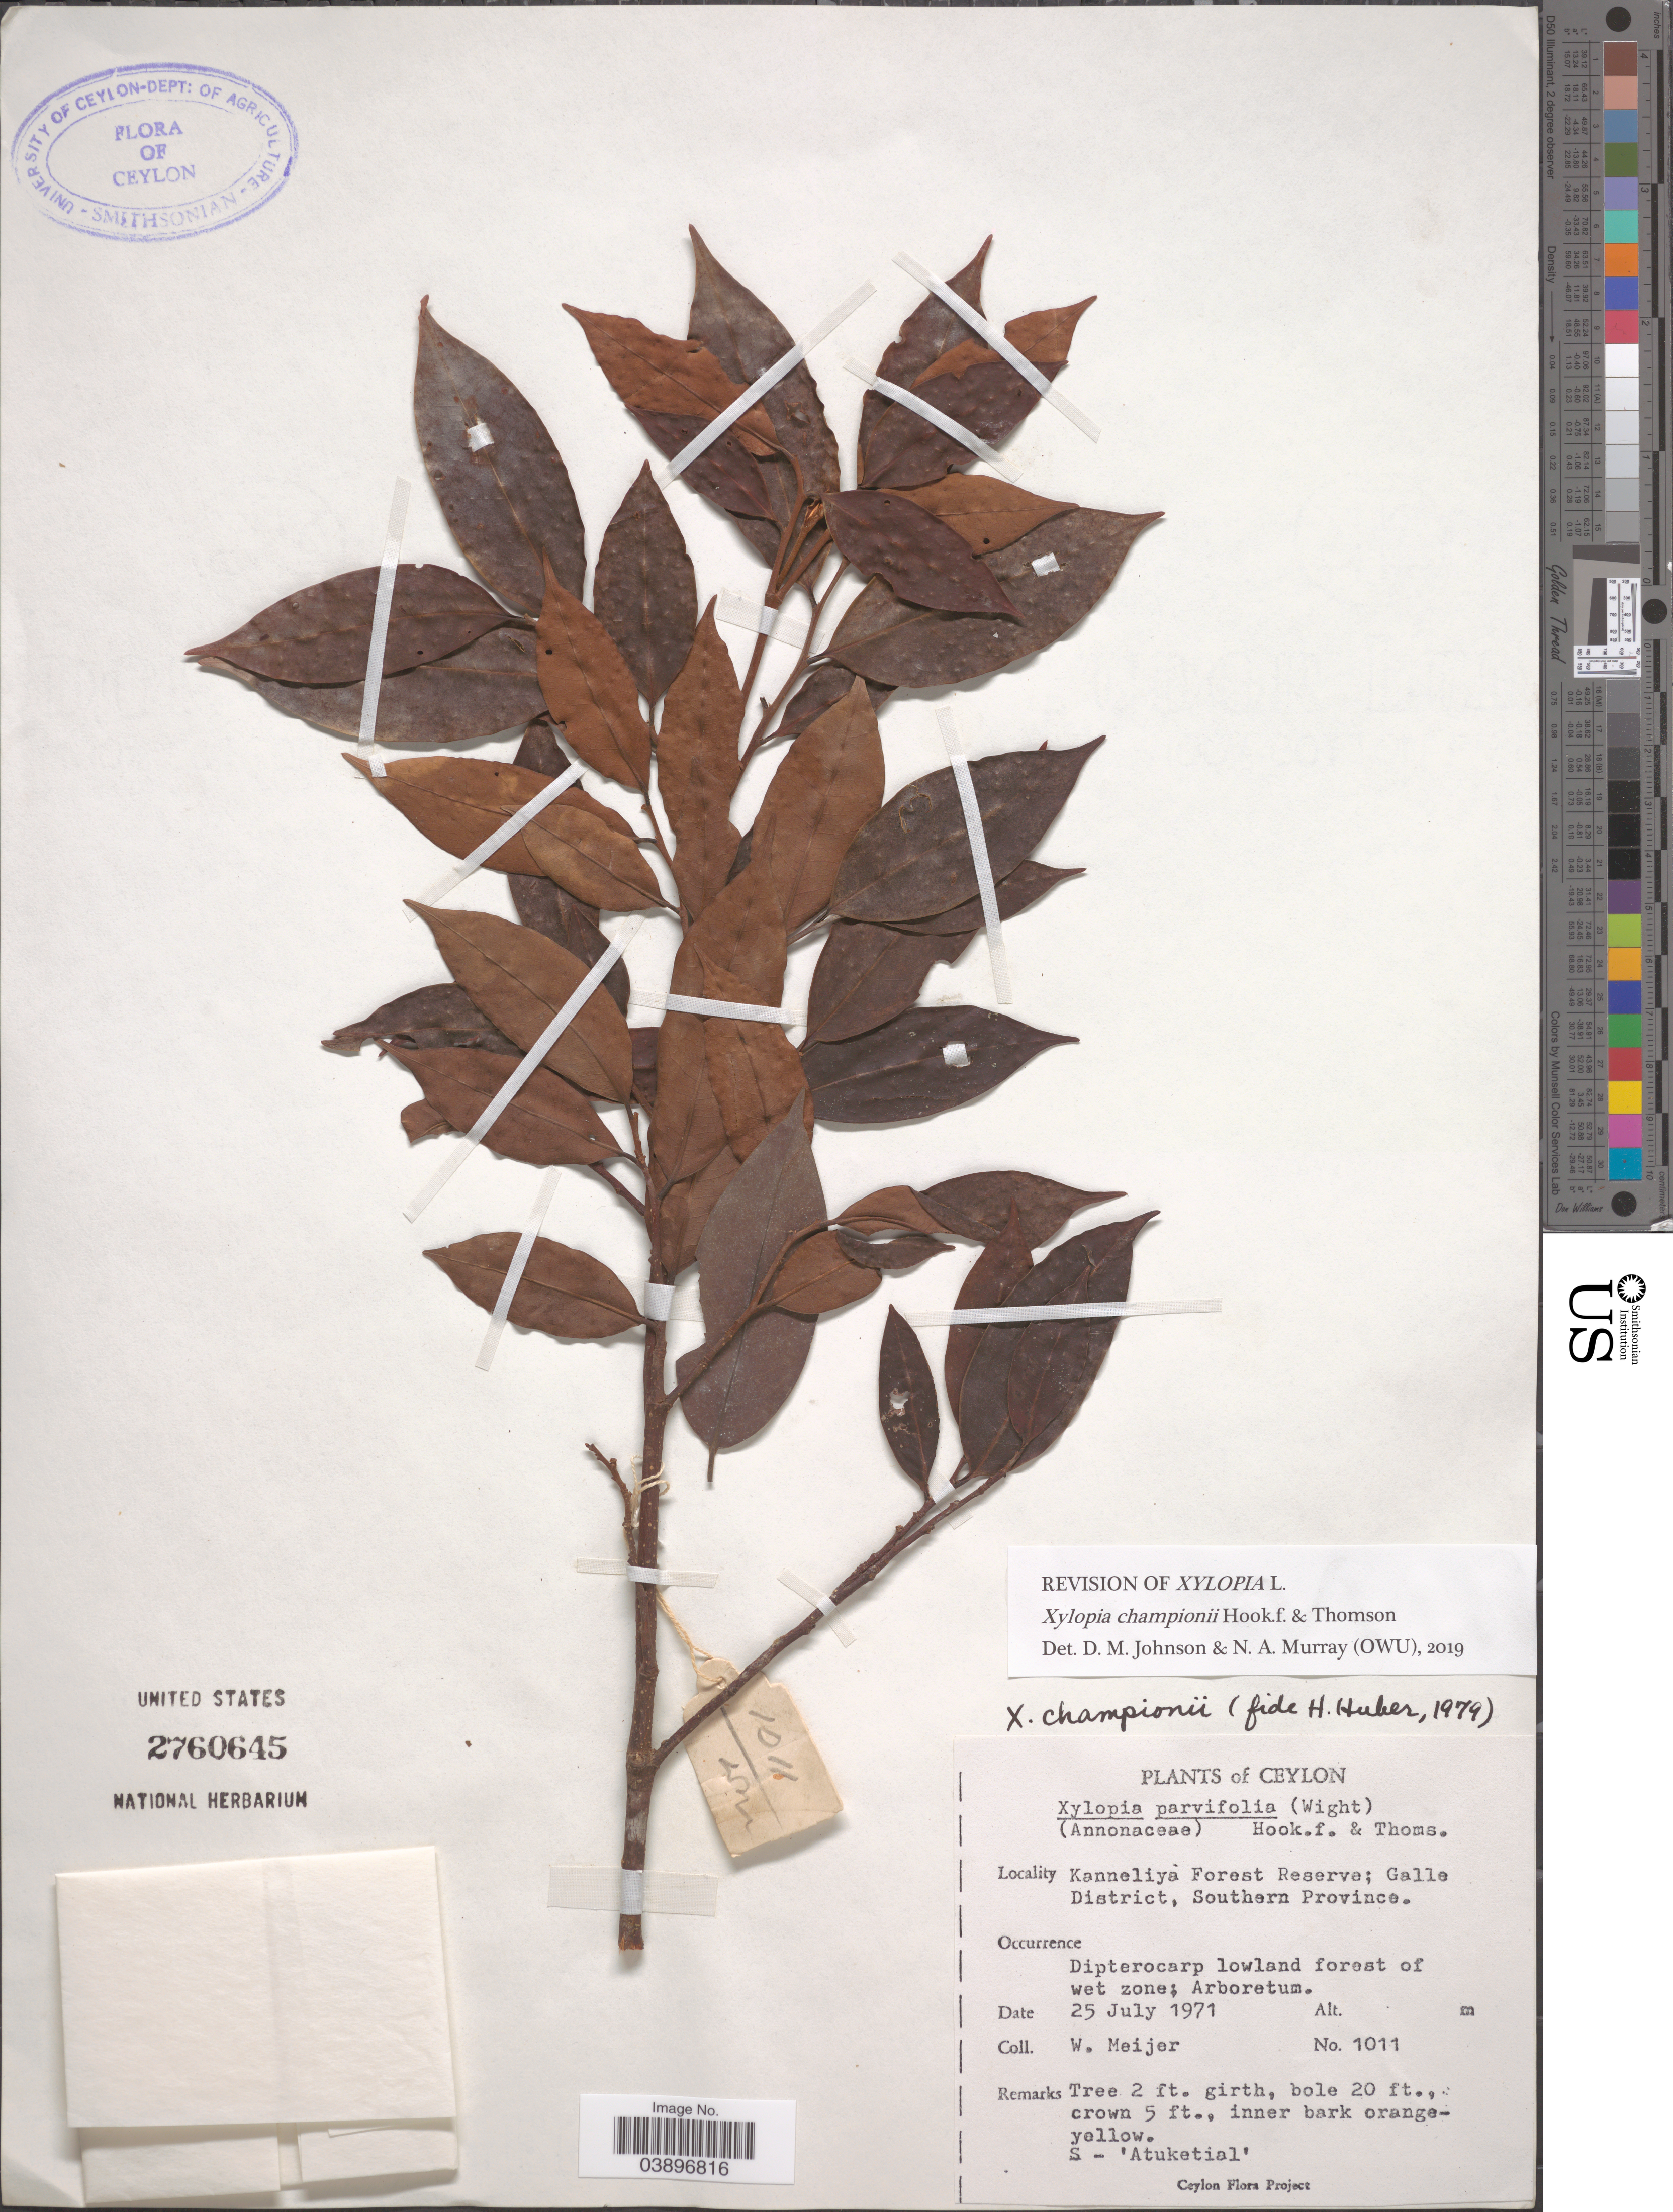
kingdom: Plantae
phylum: Tracheophyta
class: Magnoliopsida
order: Magnoliales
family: Annonaceae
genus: Xylopia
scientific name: Xylopia championii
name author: Hook. f. & Thomson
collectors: W. Meijer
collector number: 1011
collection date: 1971-07-25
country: Sri Lanka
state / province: Southern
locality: Ceylon. Kanneliya Forest Reserve; Galle District. Arboretum.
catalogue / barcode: US 2760645